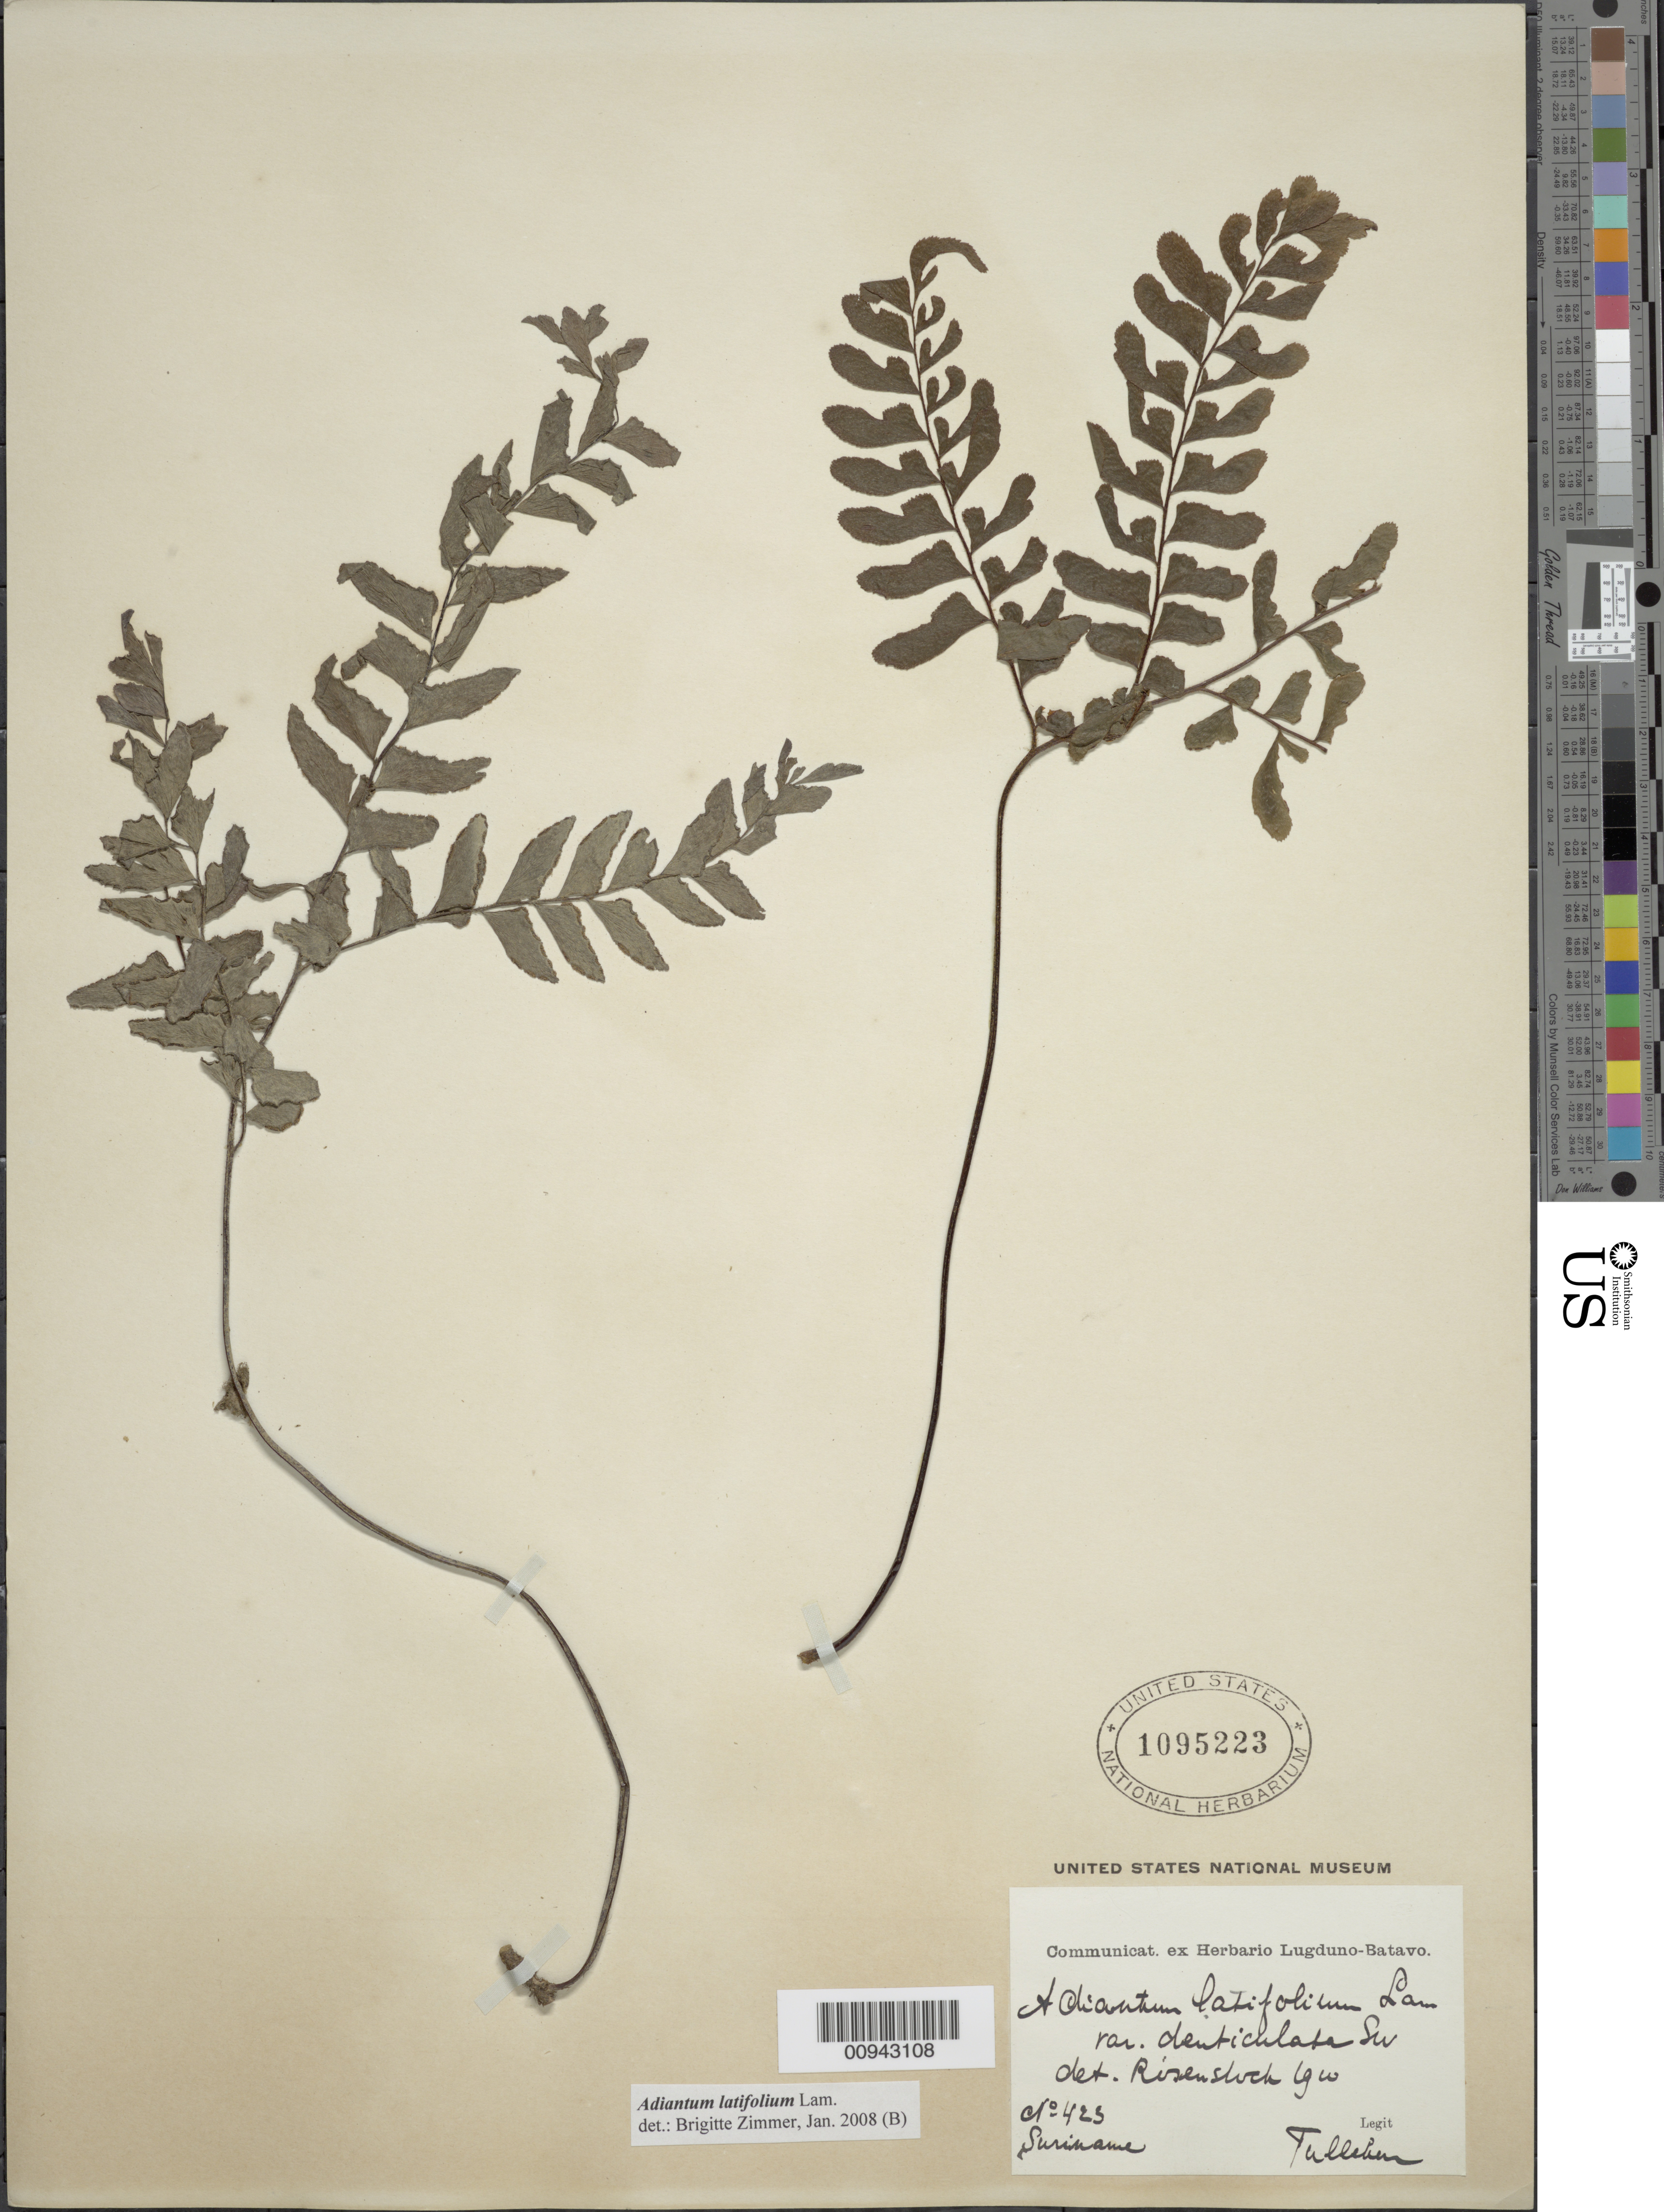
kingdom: Plantae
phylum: Tracheophyta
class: Polypodiopsida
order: Polypodiales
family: Pteridaceae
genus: Adiantum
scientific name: Adiantum latifolium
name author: Lam.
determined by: Zimmer, B.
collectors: -. Fullehem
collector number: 425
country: Suriname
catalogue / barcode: US 1095223